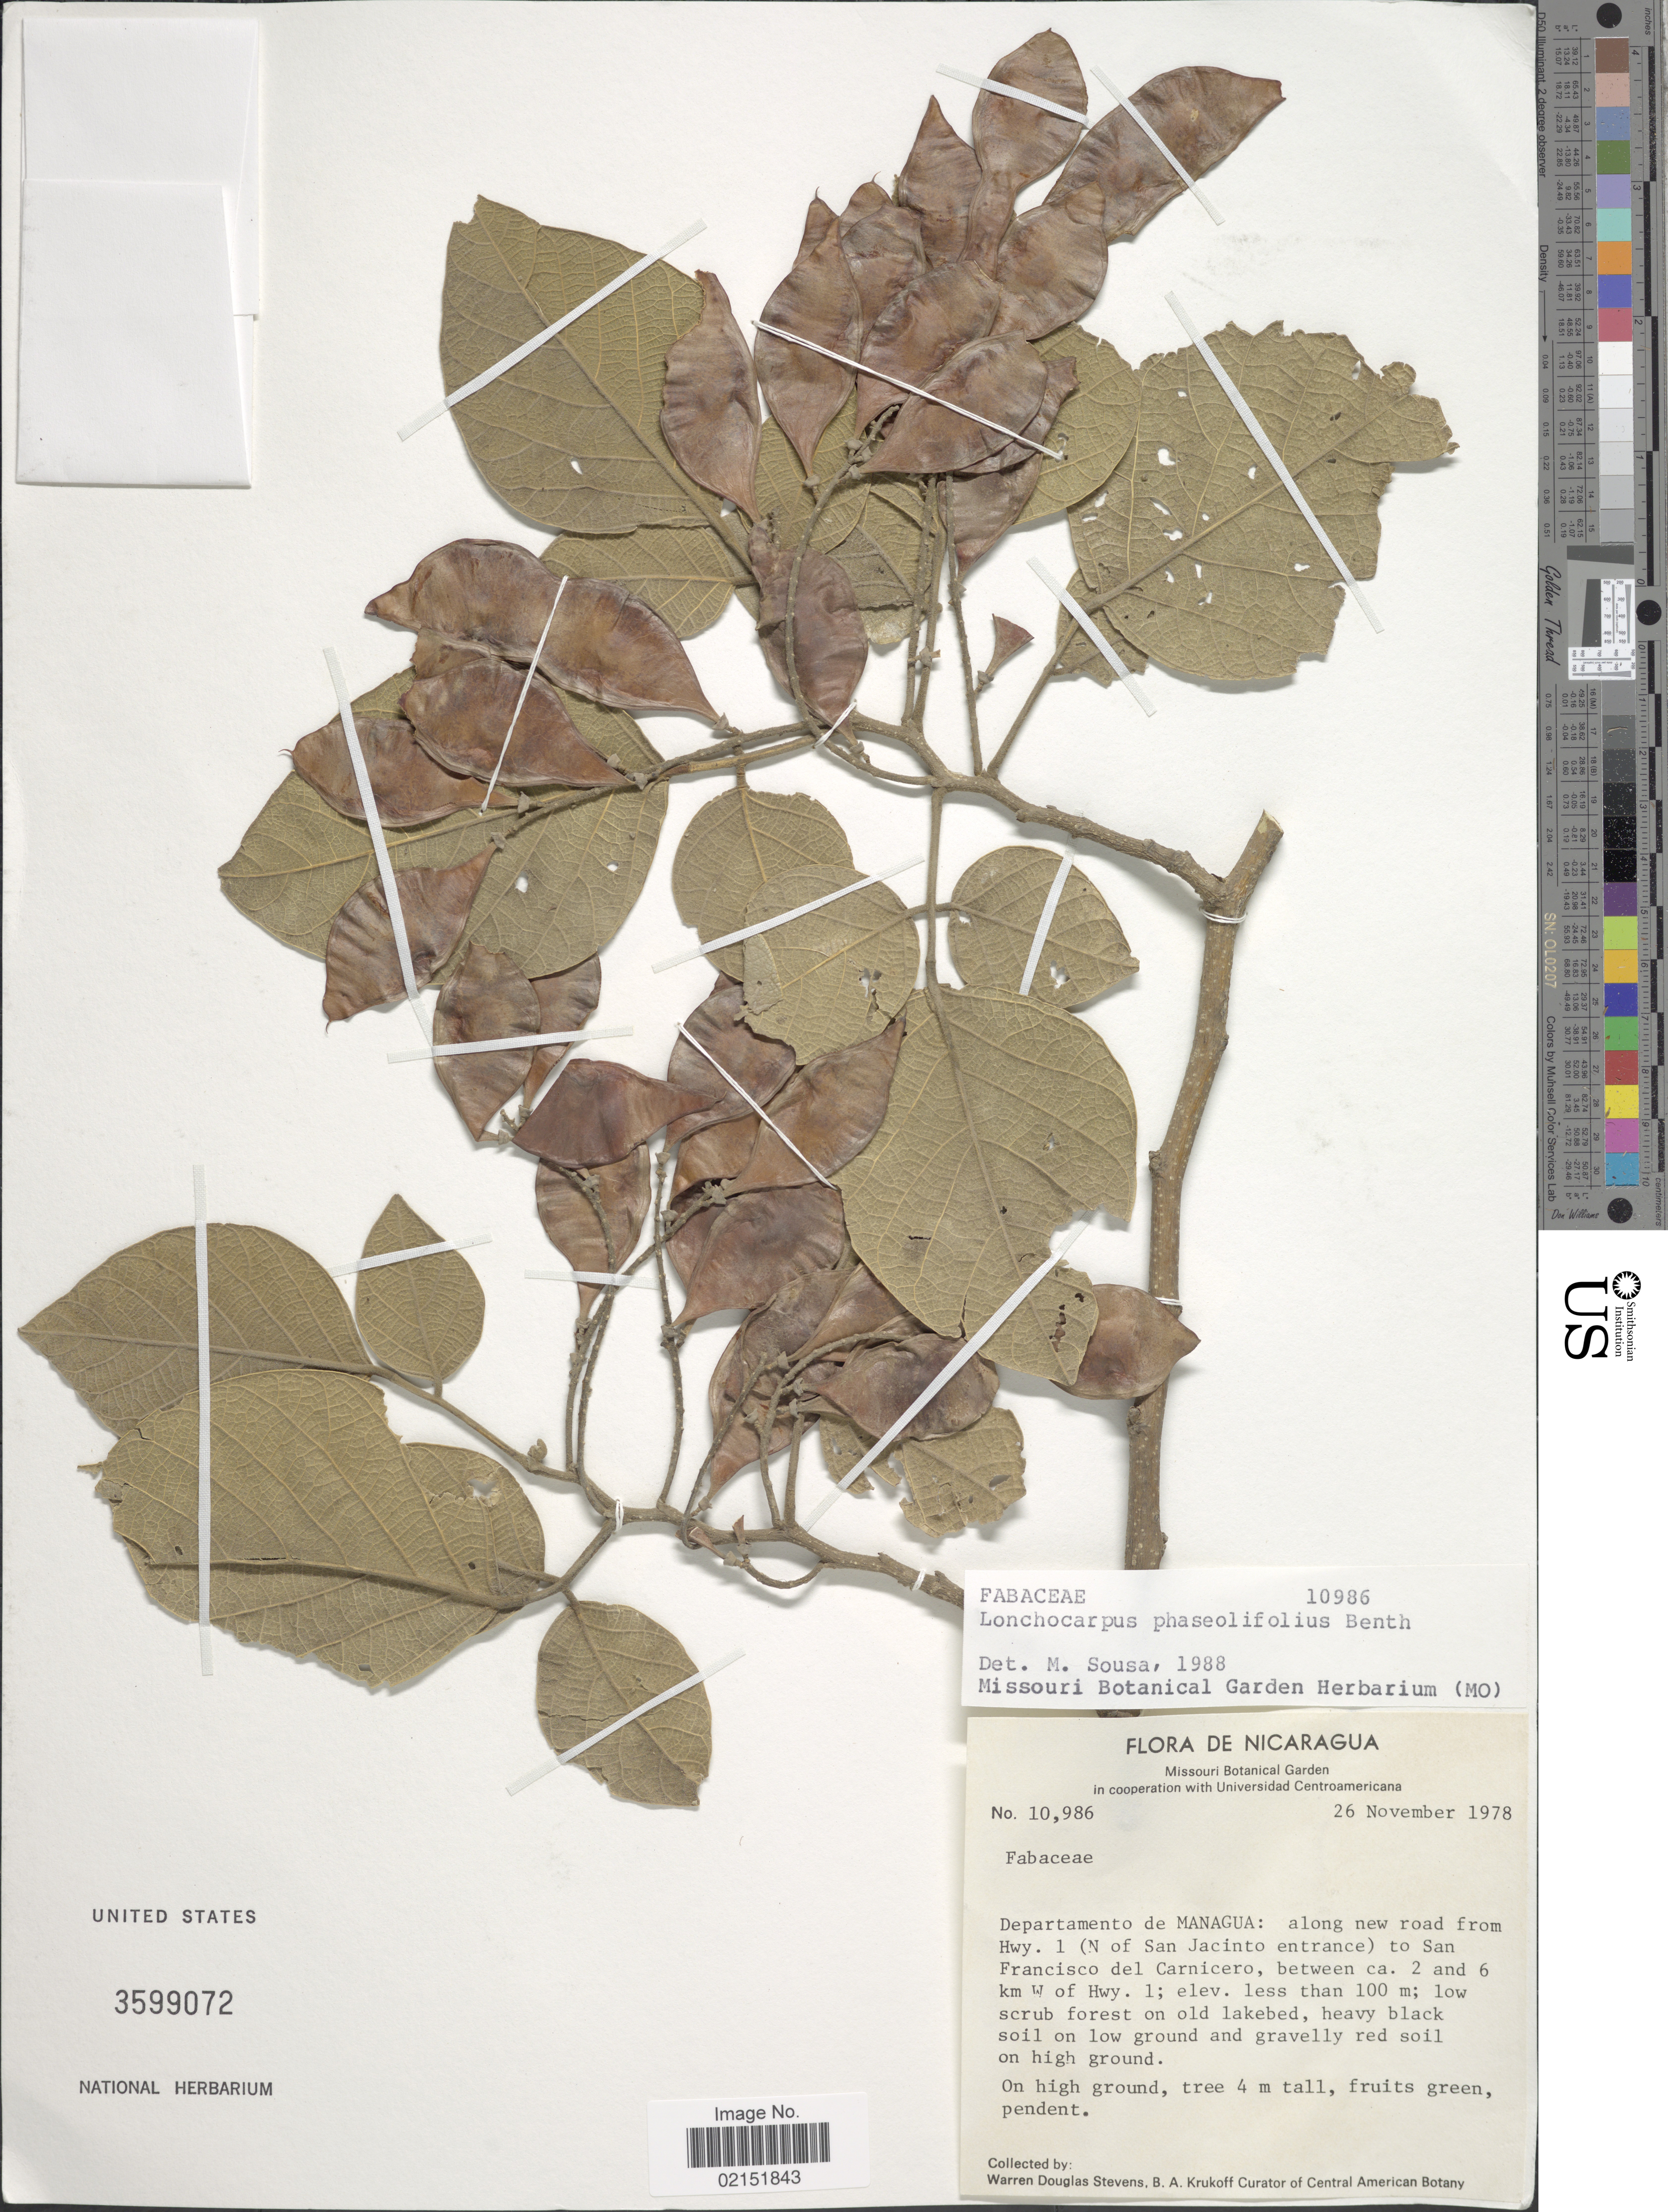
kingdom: Plantae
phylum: Tracheophyta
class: Magnoliopsida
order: Fabales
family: Fabaceae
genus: Lonchocarpus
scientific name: Lonchocarpus phaseolifolius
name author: Benth.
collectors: W. D. Stevens & B. A. Krukoff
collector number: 10986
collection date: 1978-11-26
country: Nicaragua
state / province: Managua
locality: Along new road from Hwy. 1 (N of San Jacino entrance) to San Fransico del Carnicero, between ca. 2 and 6 km W, of Hwy. 1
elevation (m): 100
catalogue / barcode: US 3599072